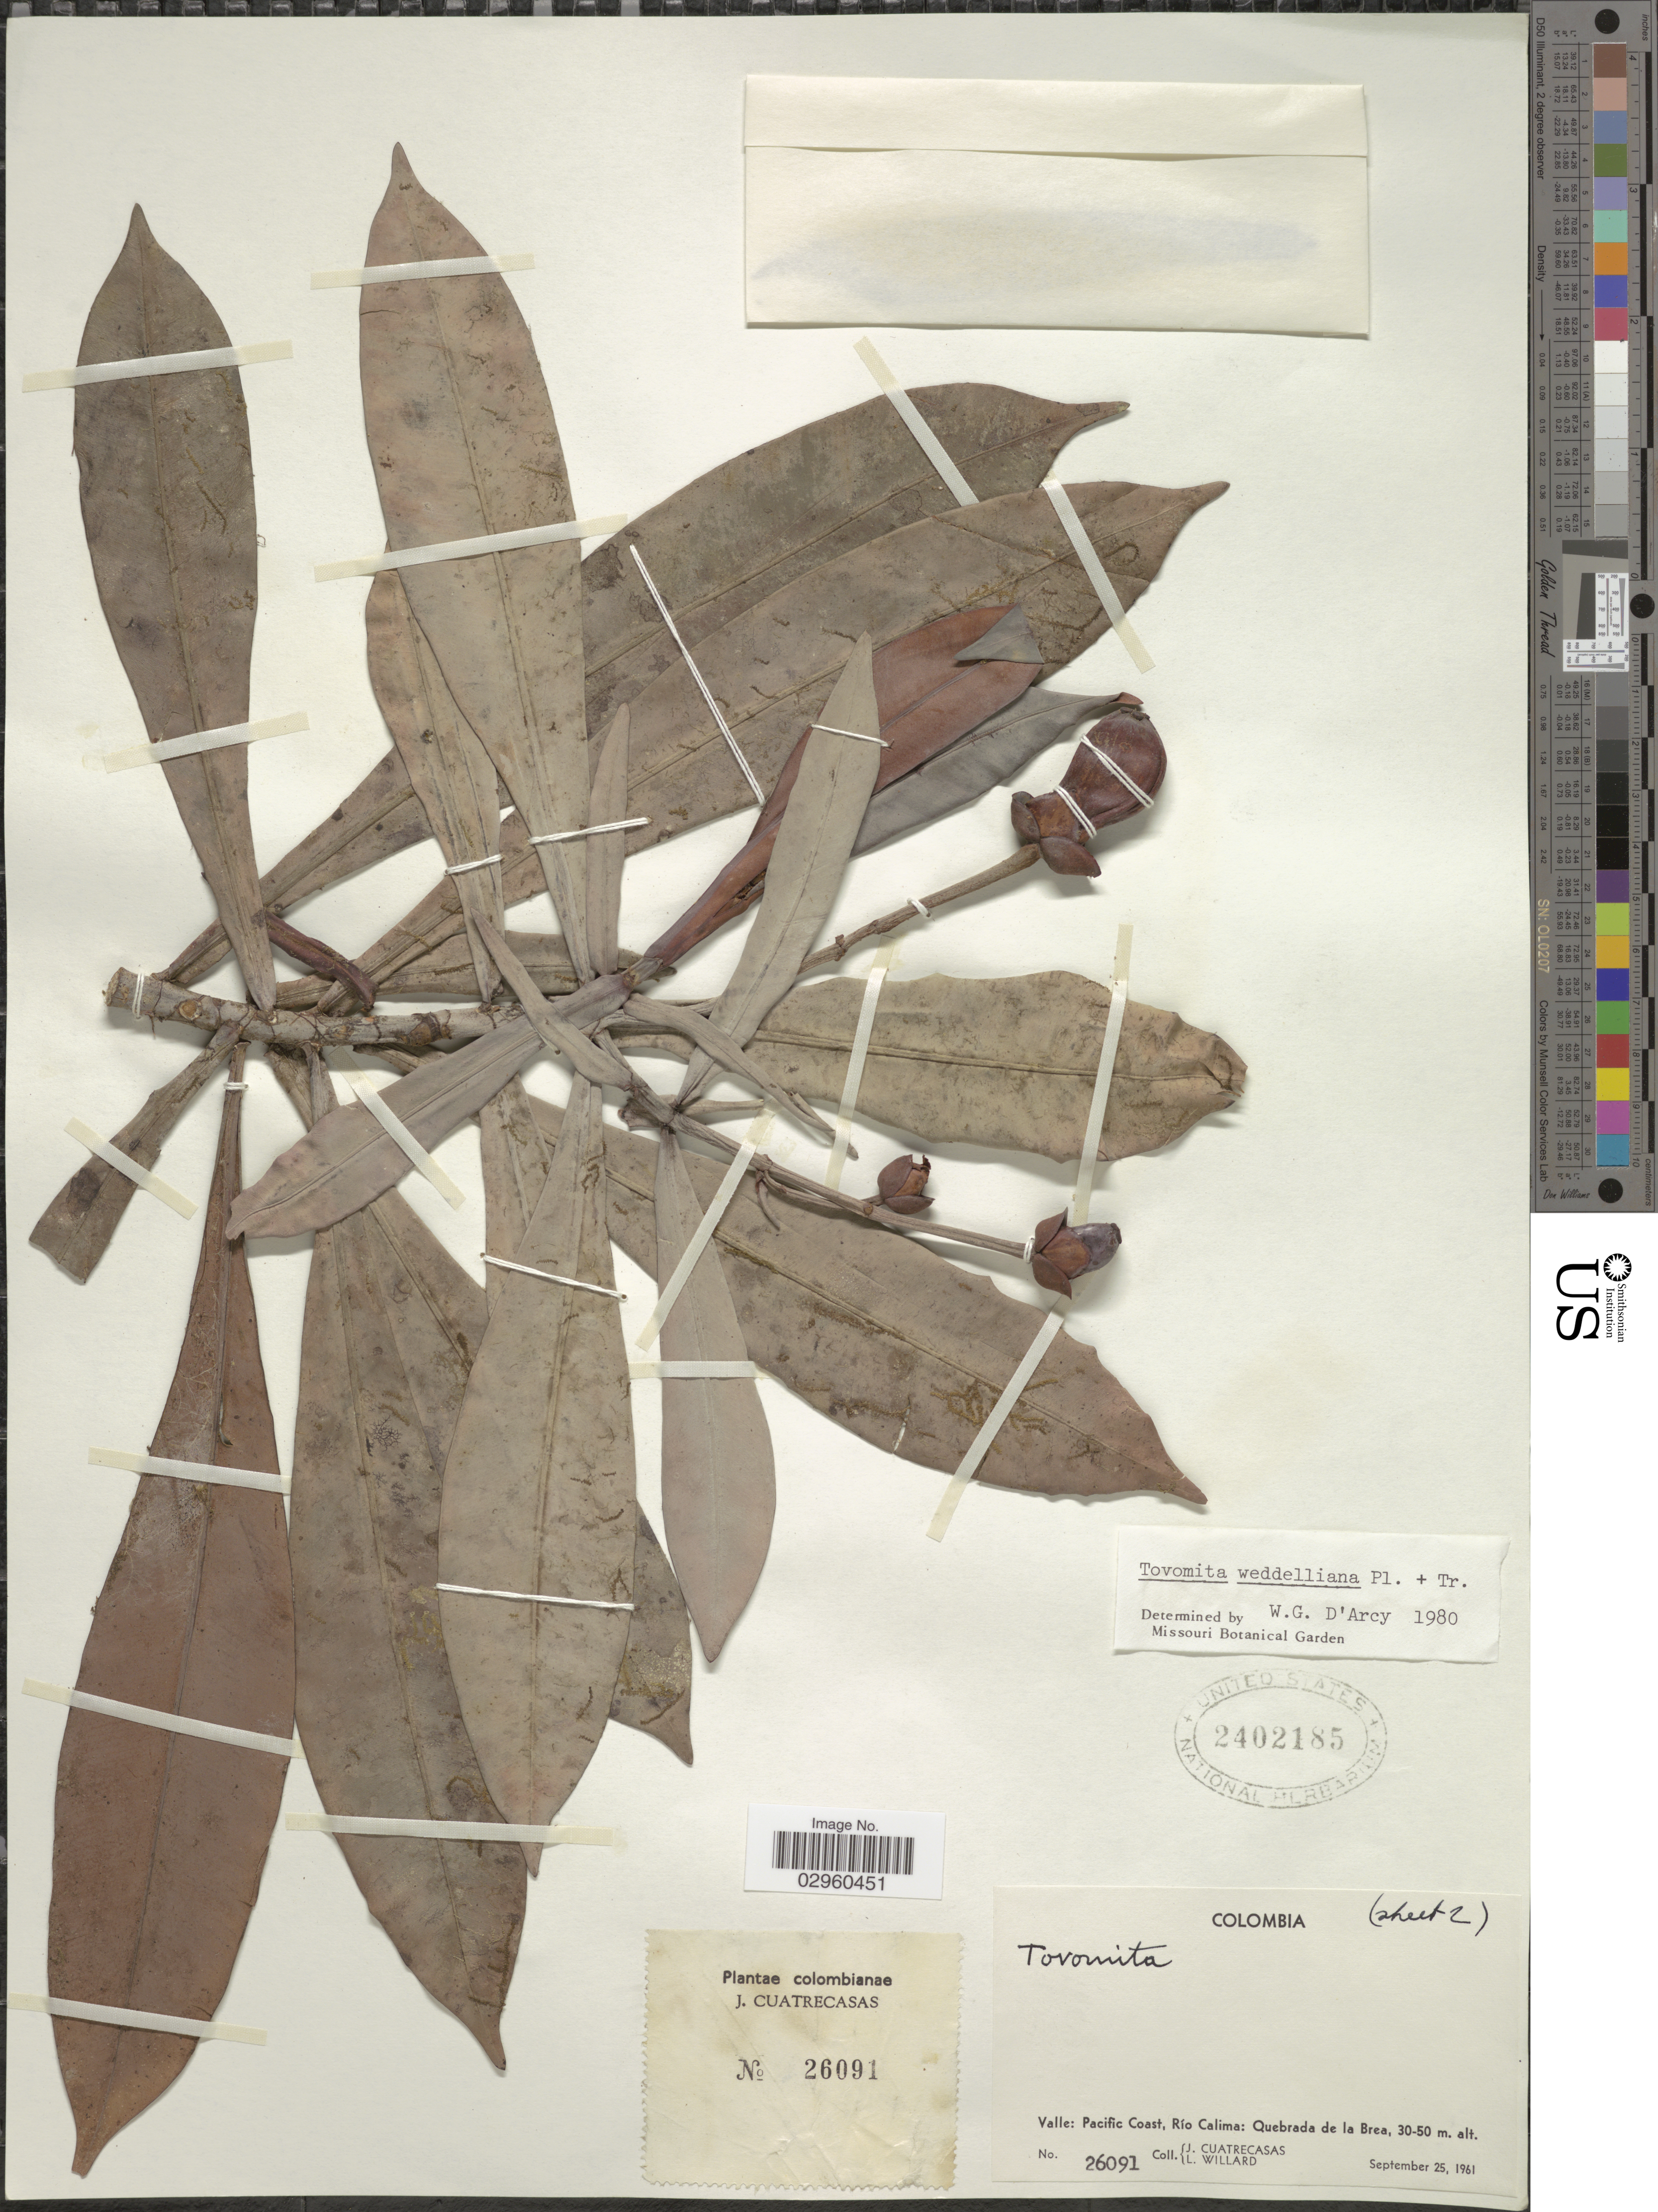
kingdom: Plantae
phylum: Tracheophyta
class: Magnoliopsida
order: Malpighiales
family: Clusiaceae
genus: Arawakia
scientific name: Arawakia weddelliana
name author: (Planch. & Triana) L. Marinho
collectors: J. Cuatrecasas & L. Willard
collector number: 26091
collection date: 1961-09-25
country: Colombia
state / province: Valle del Cauca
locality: Valle: Pacific Coast, Río Calima: Quebrada de la Brea.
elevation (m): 30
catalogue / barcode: US 2402185